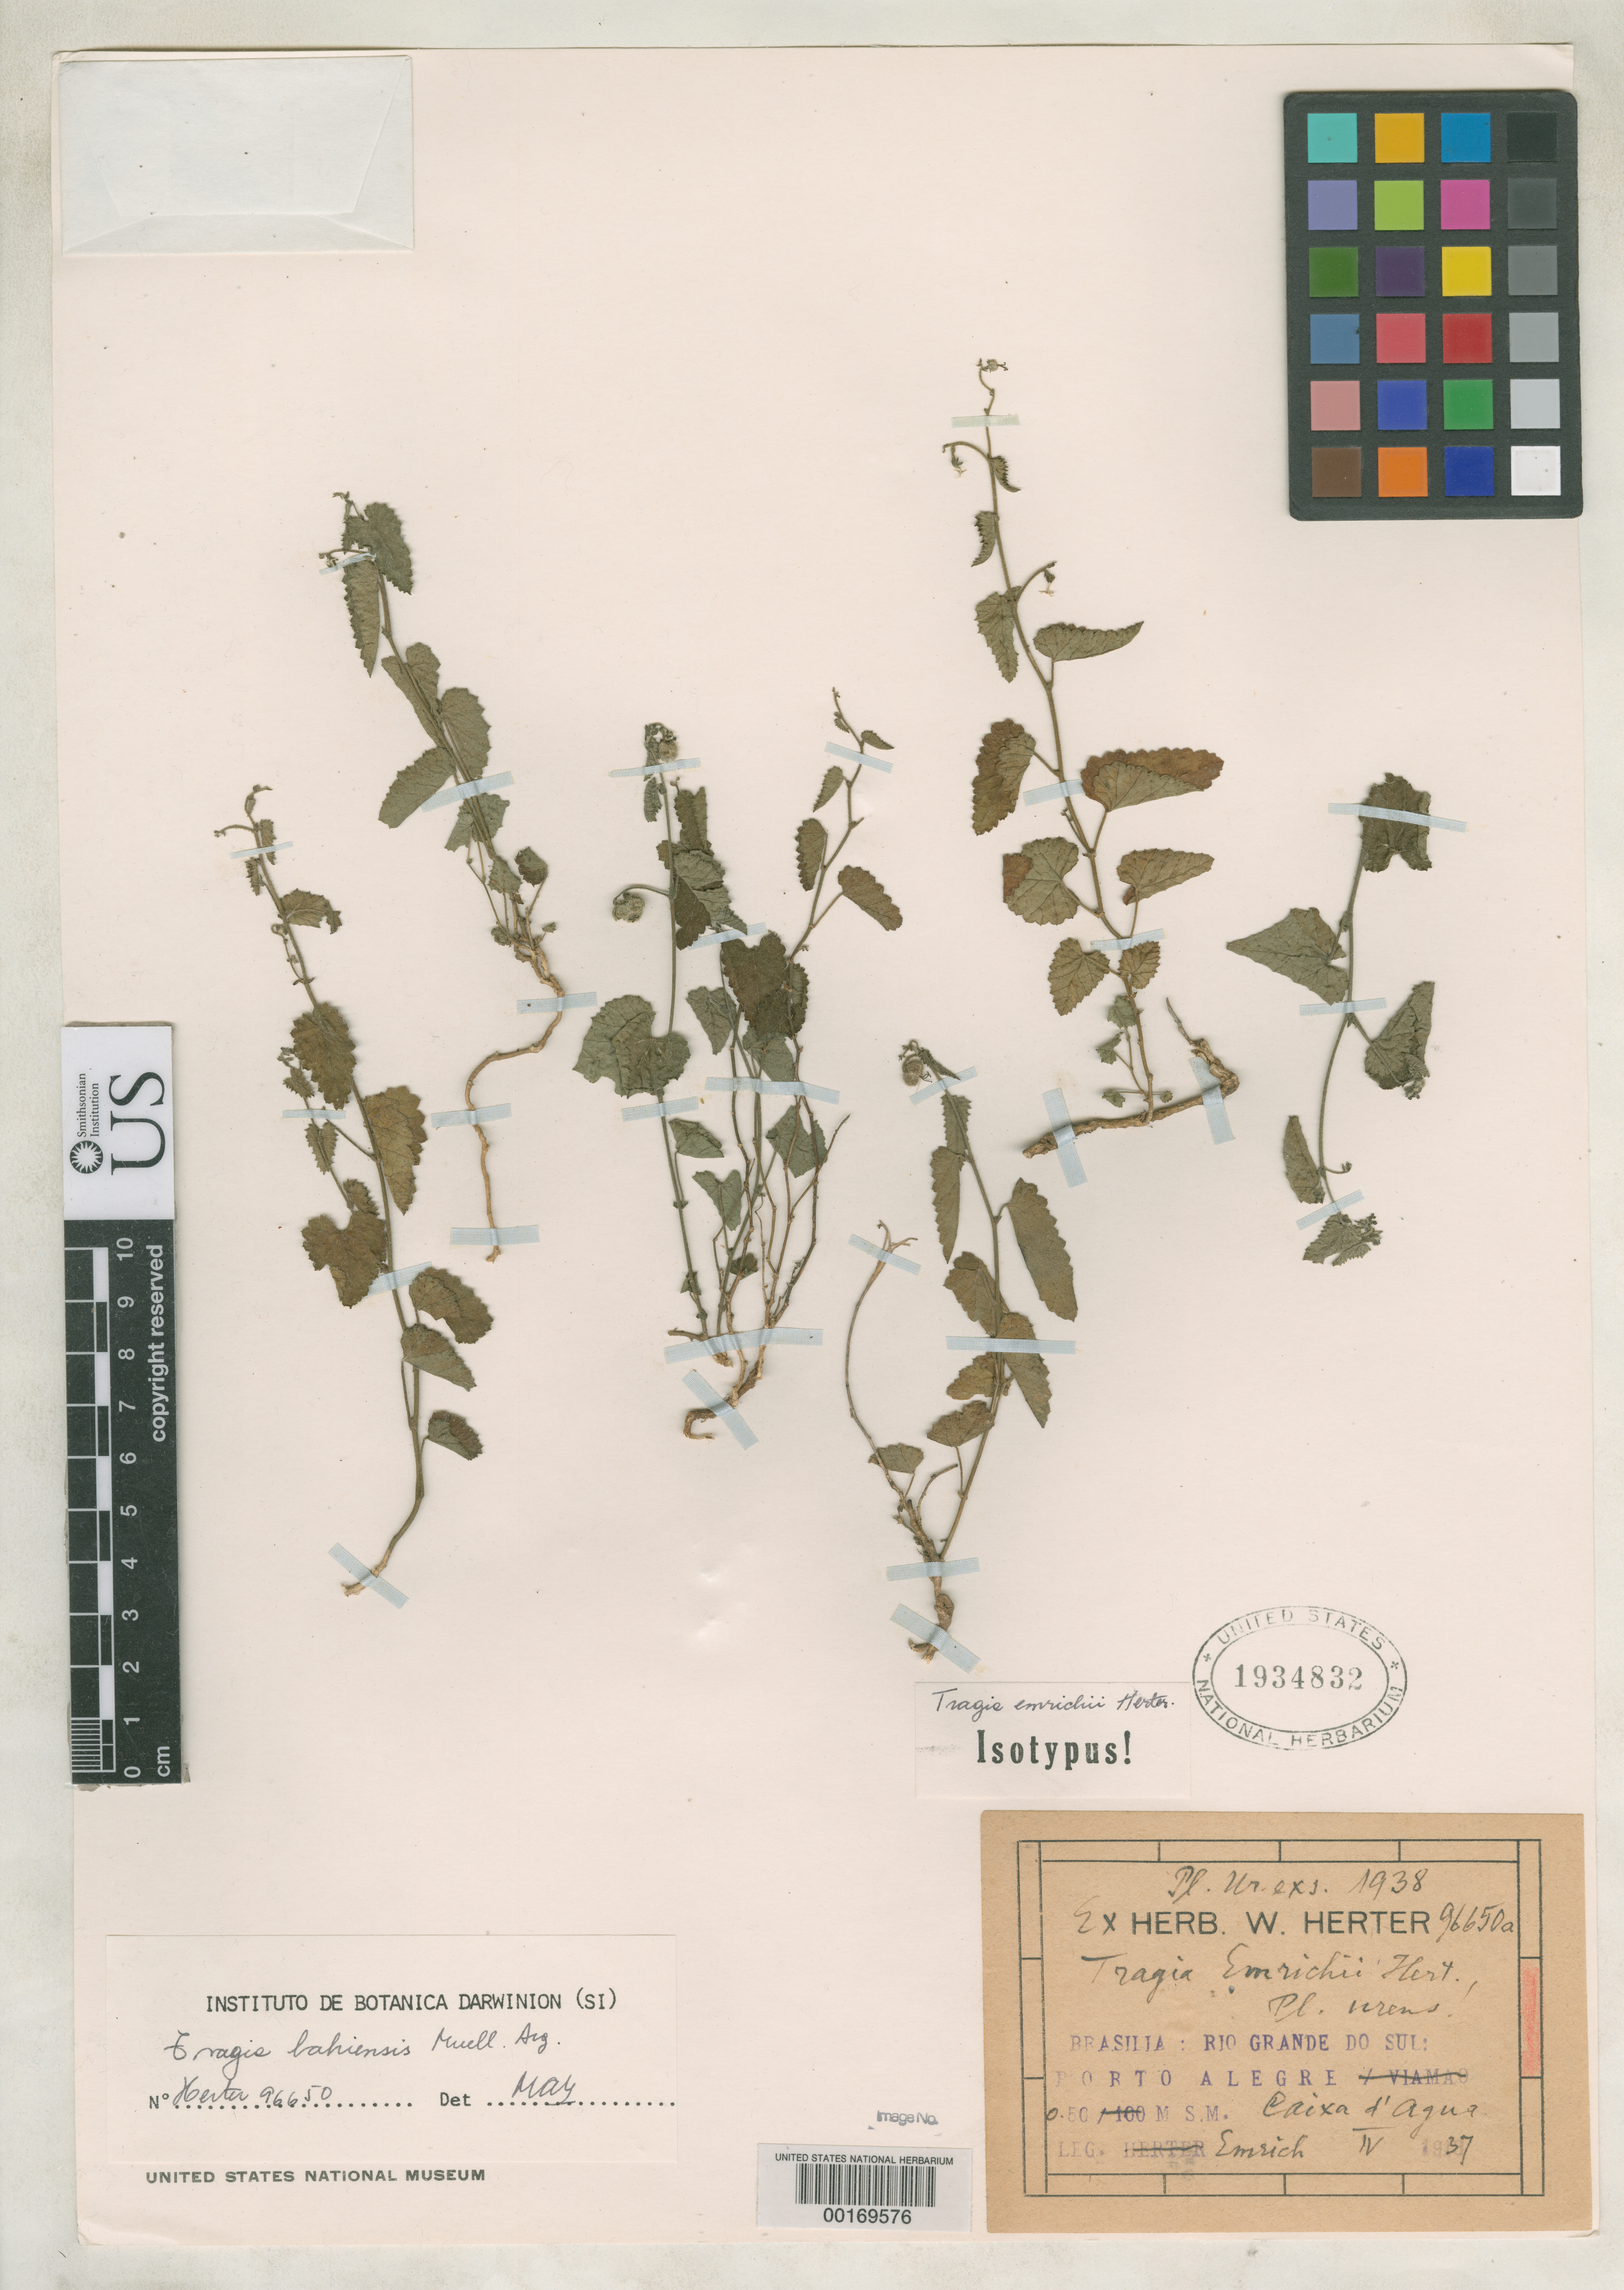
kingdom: Plantae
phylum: Tracheophyta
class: Magnoliopsida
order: Malpighiales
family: Euphorbiaceae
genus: Tragia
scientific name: Tragia emrichii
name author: Herter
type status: Isotype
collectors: K. Emrich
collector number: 96650 a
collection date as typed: Jan 1937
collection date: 1937-01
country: Brazil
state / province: Rio Grande do Sul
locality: Porto Alegre, Caixa d'Agua.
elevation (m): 50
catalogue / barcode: US 1934832